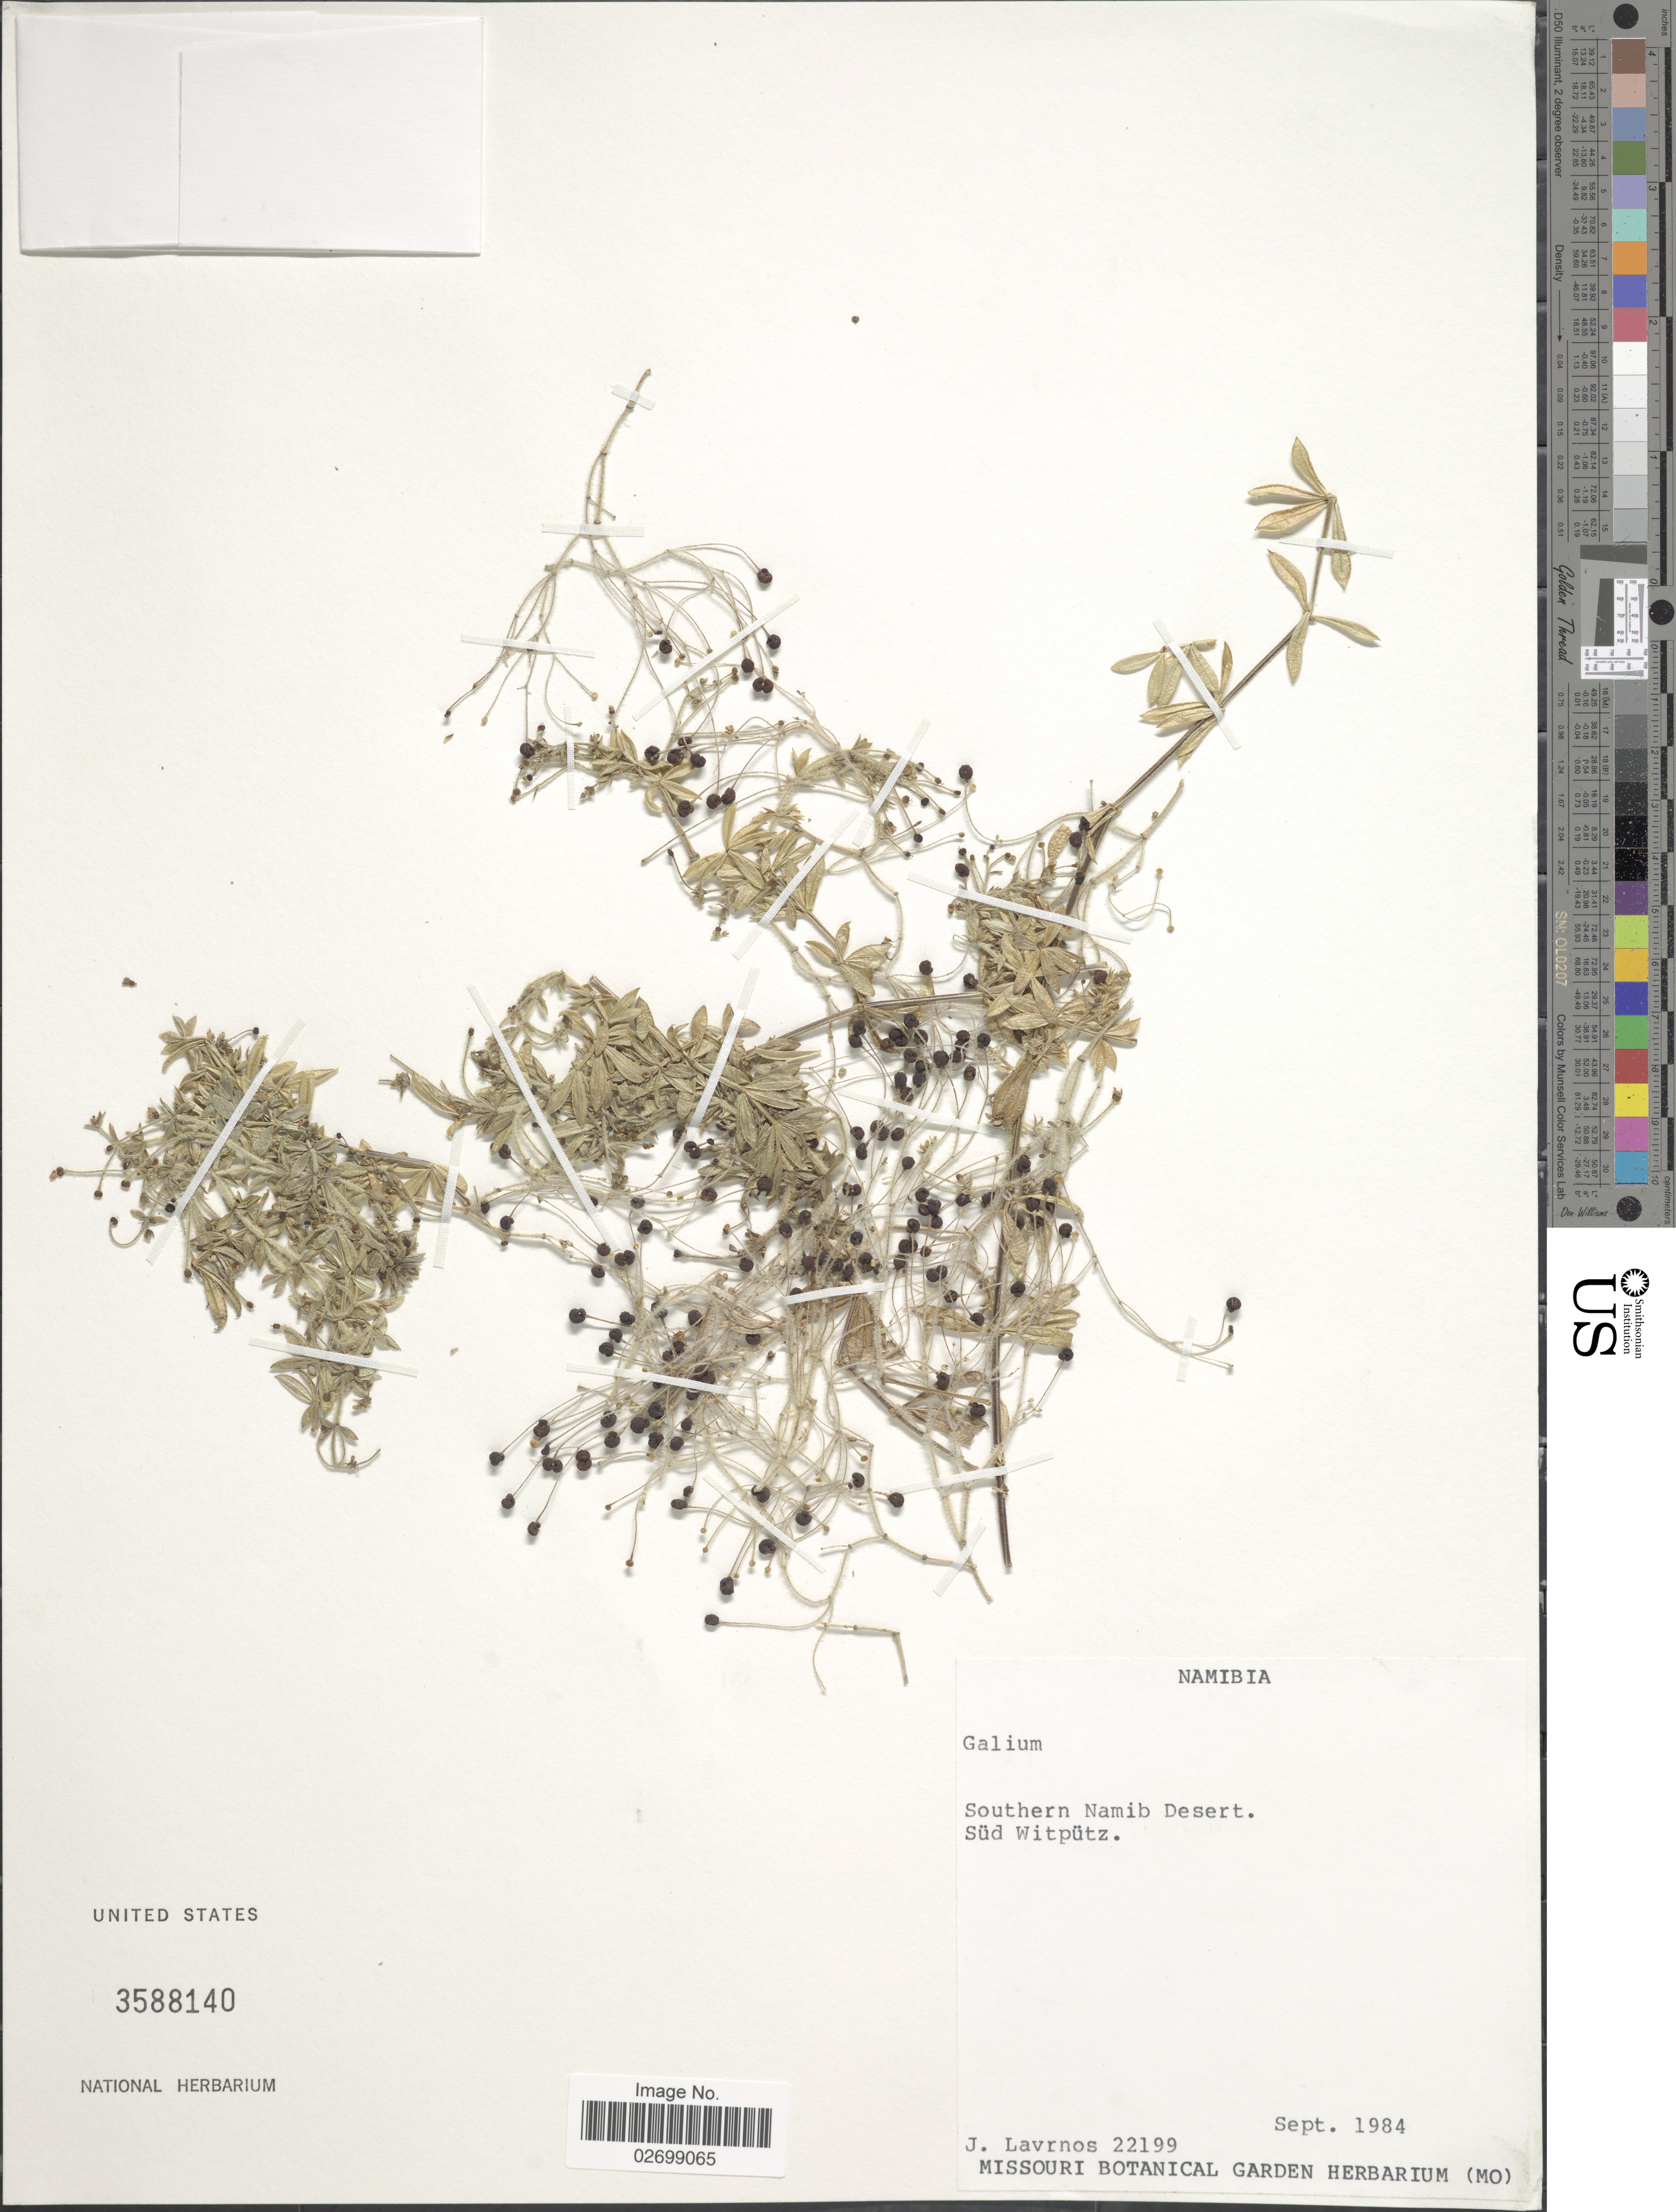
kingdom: Plantae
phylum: Tracheophyta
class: Magnoliopsida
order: Gentianales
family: Rubiaceae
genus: Galium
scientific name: Galium sp.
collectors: J. Lavranos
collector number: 22199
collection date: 1984-09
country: Namibia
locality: Southern Namib Desert, Sud Witputz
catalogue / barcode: US 3588140